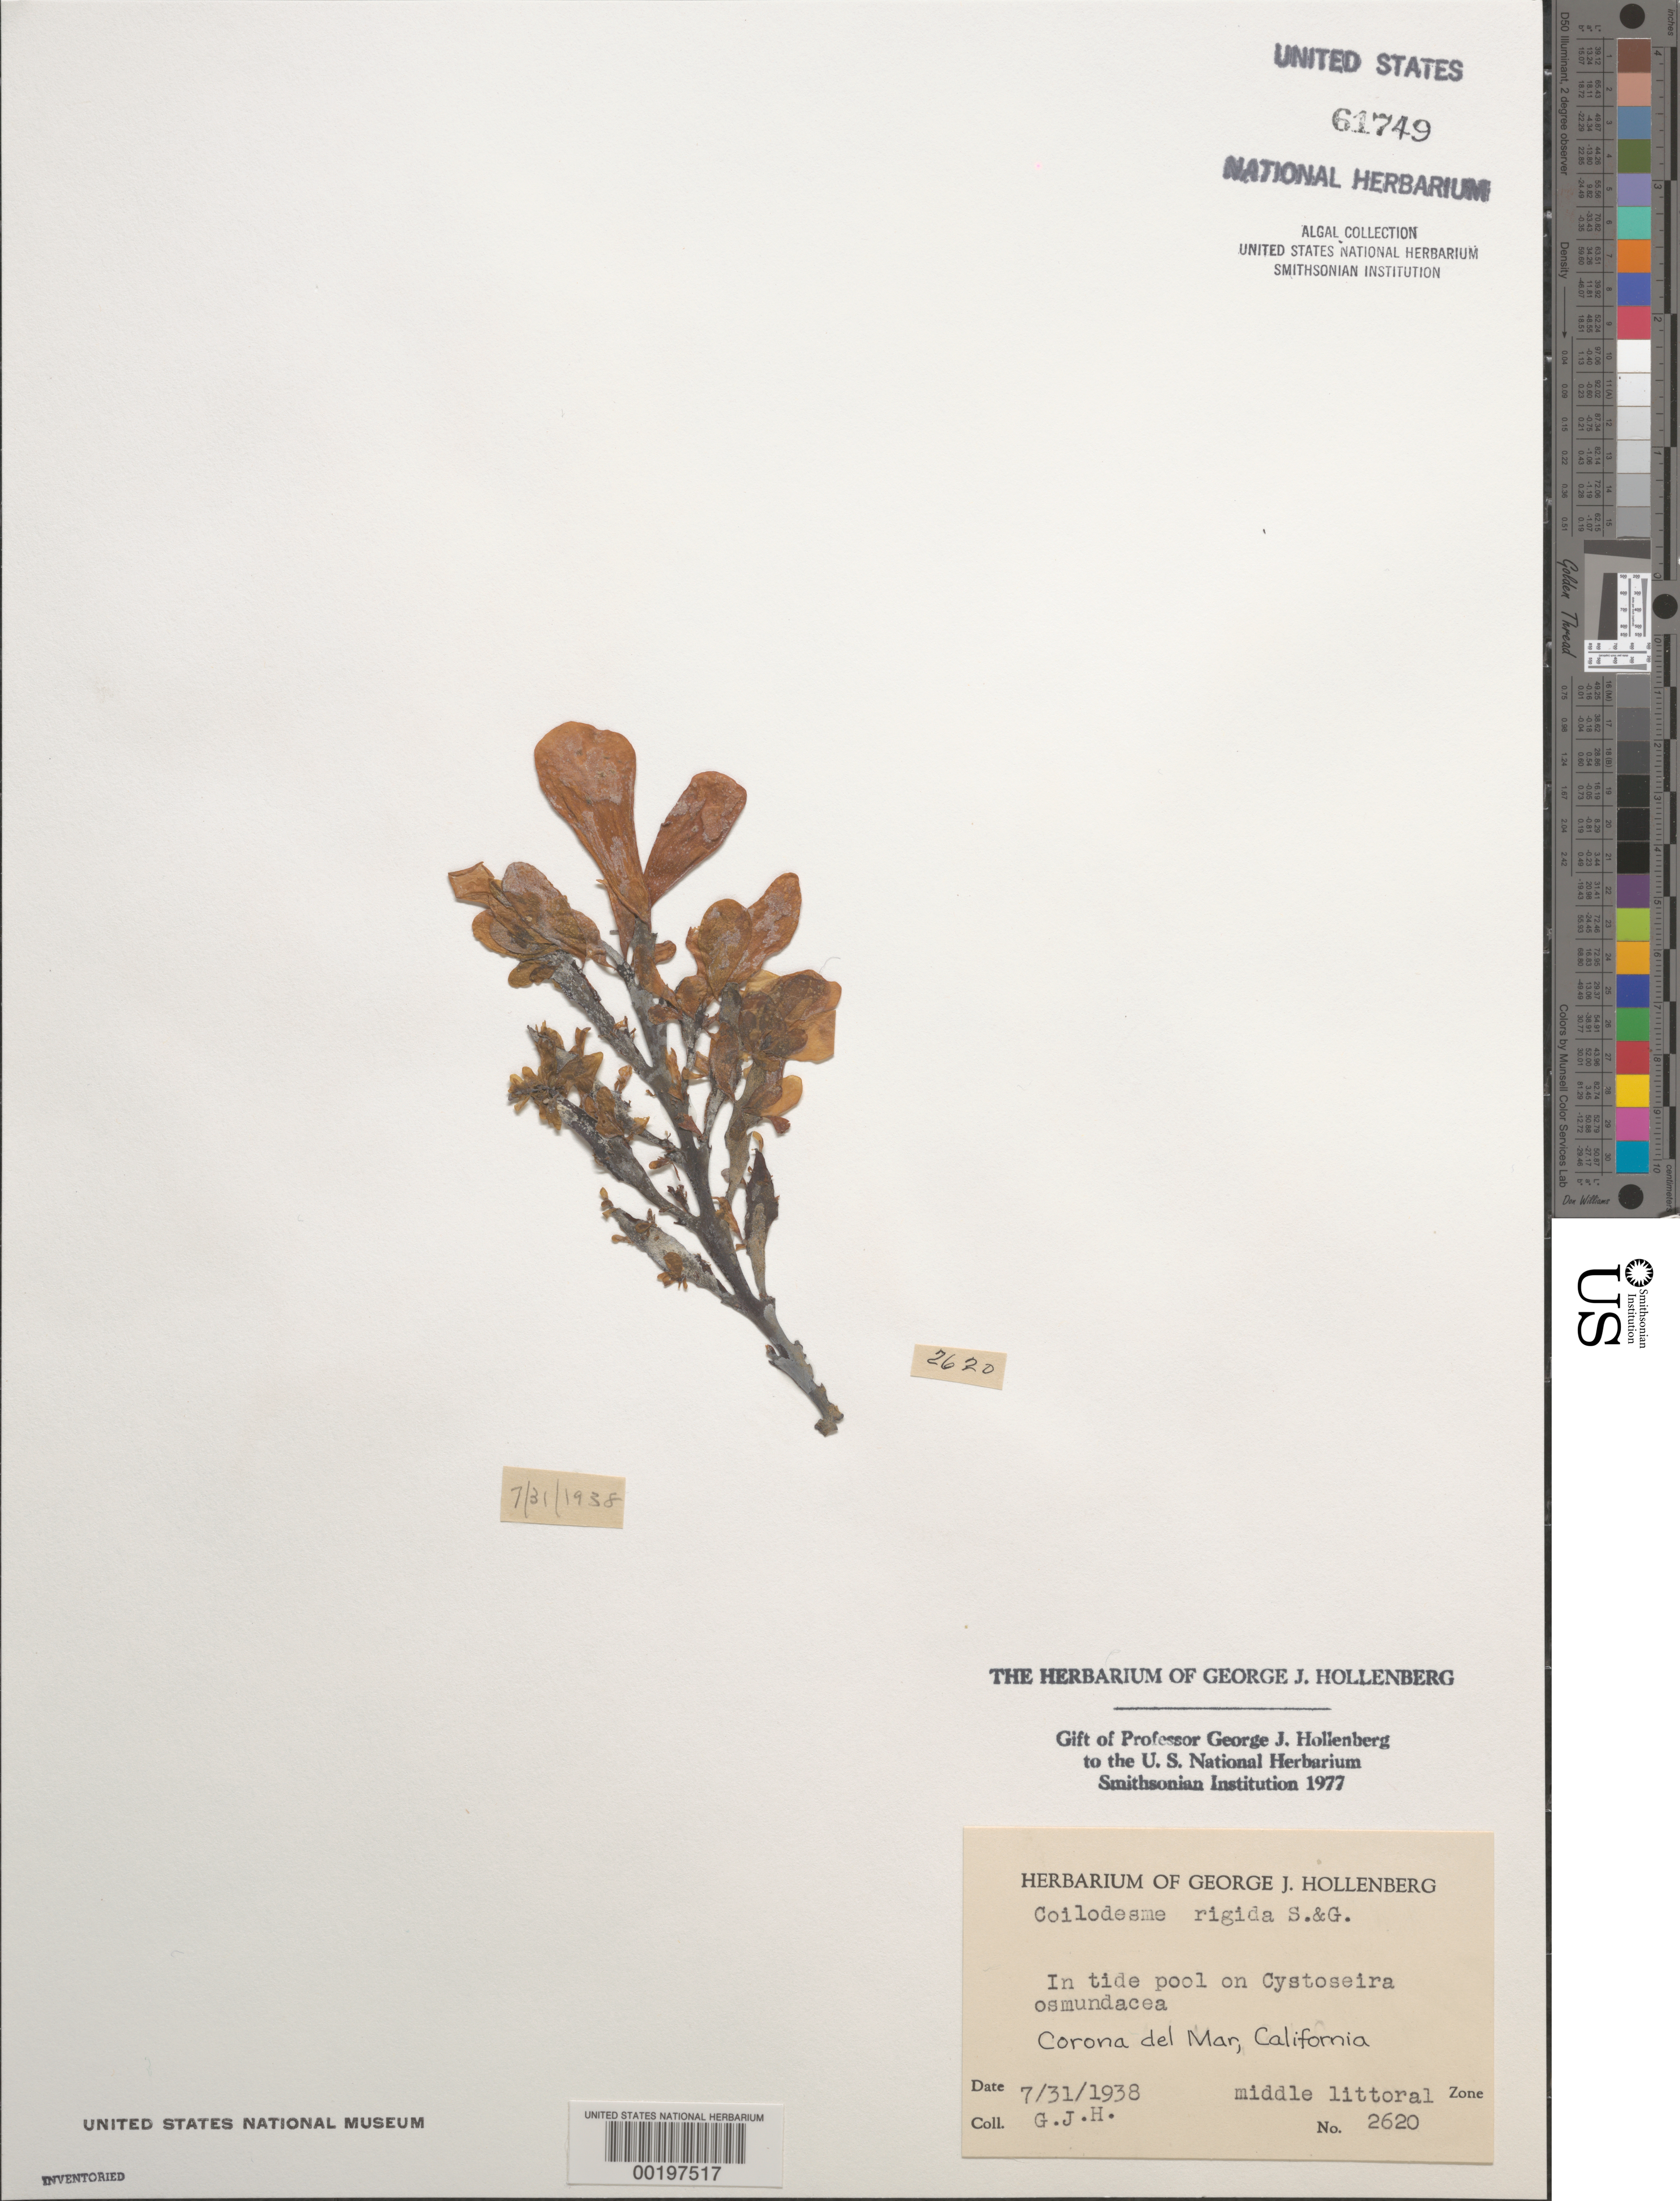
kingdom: Chromista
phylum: Ochrophyta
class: Phaeophyceae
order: Ectocarpales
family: Chordariaceae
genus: Coilodesme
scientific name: Coilodesme rigida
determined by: Hollenberg, George J.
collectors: G. Hollenberg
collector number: GJH 2620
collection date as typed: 31 Jul 1938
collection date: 1938-07-31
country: United States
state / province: California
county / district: Orange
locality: Corona del Mar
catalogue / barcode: US 61749